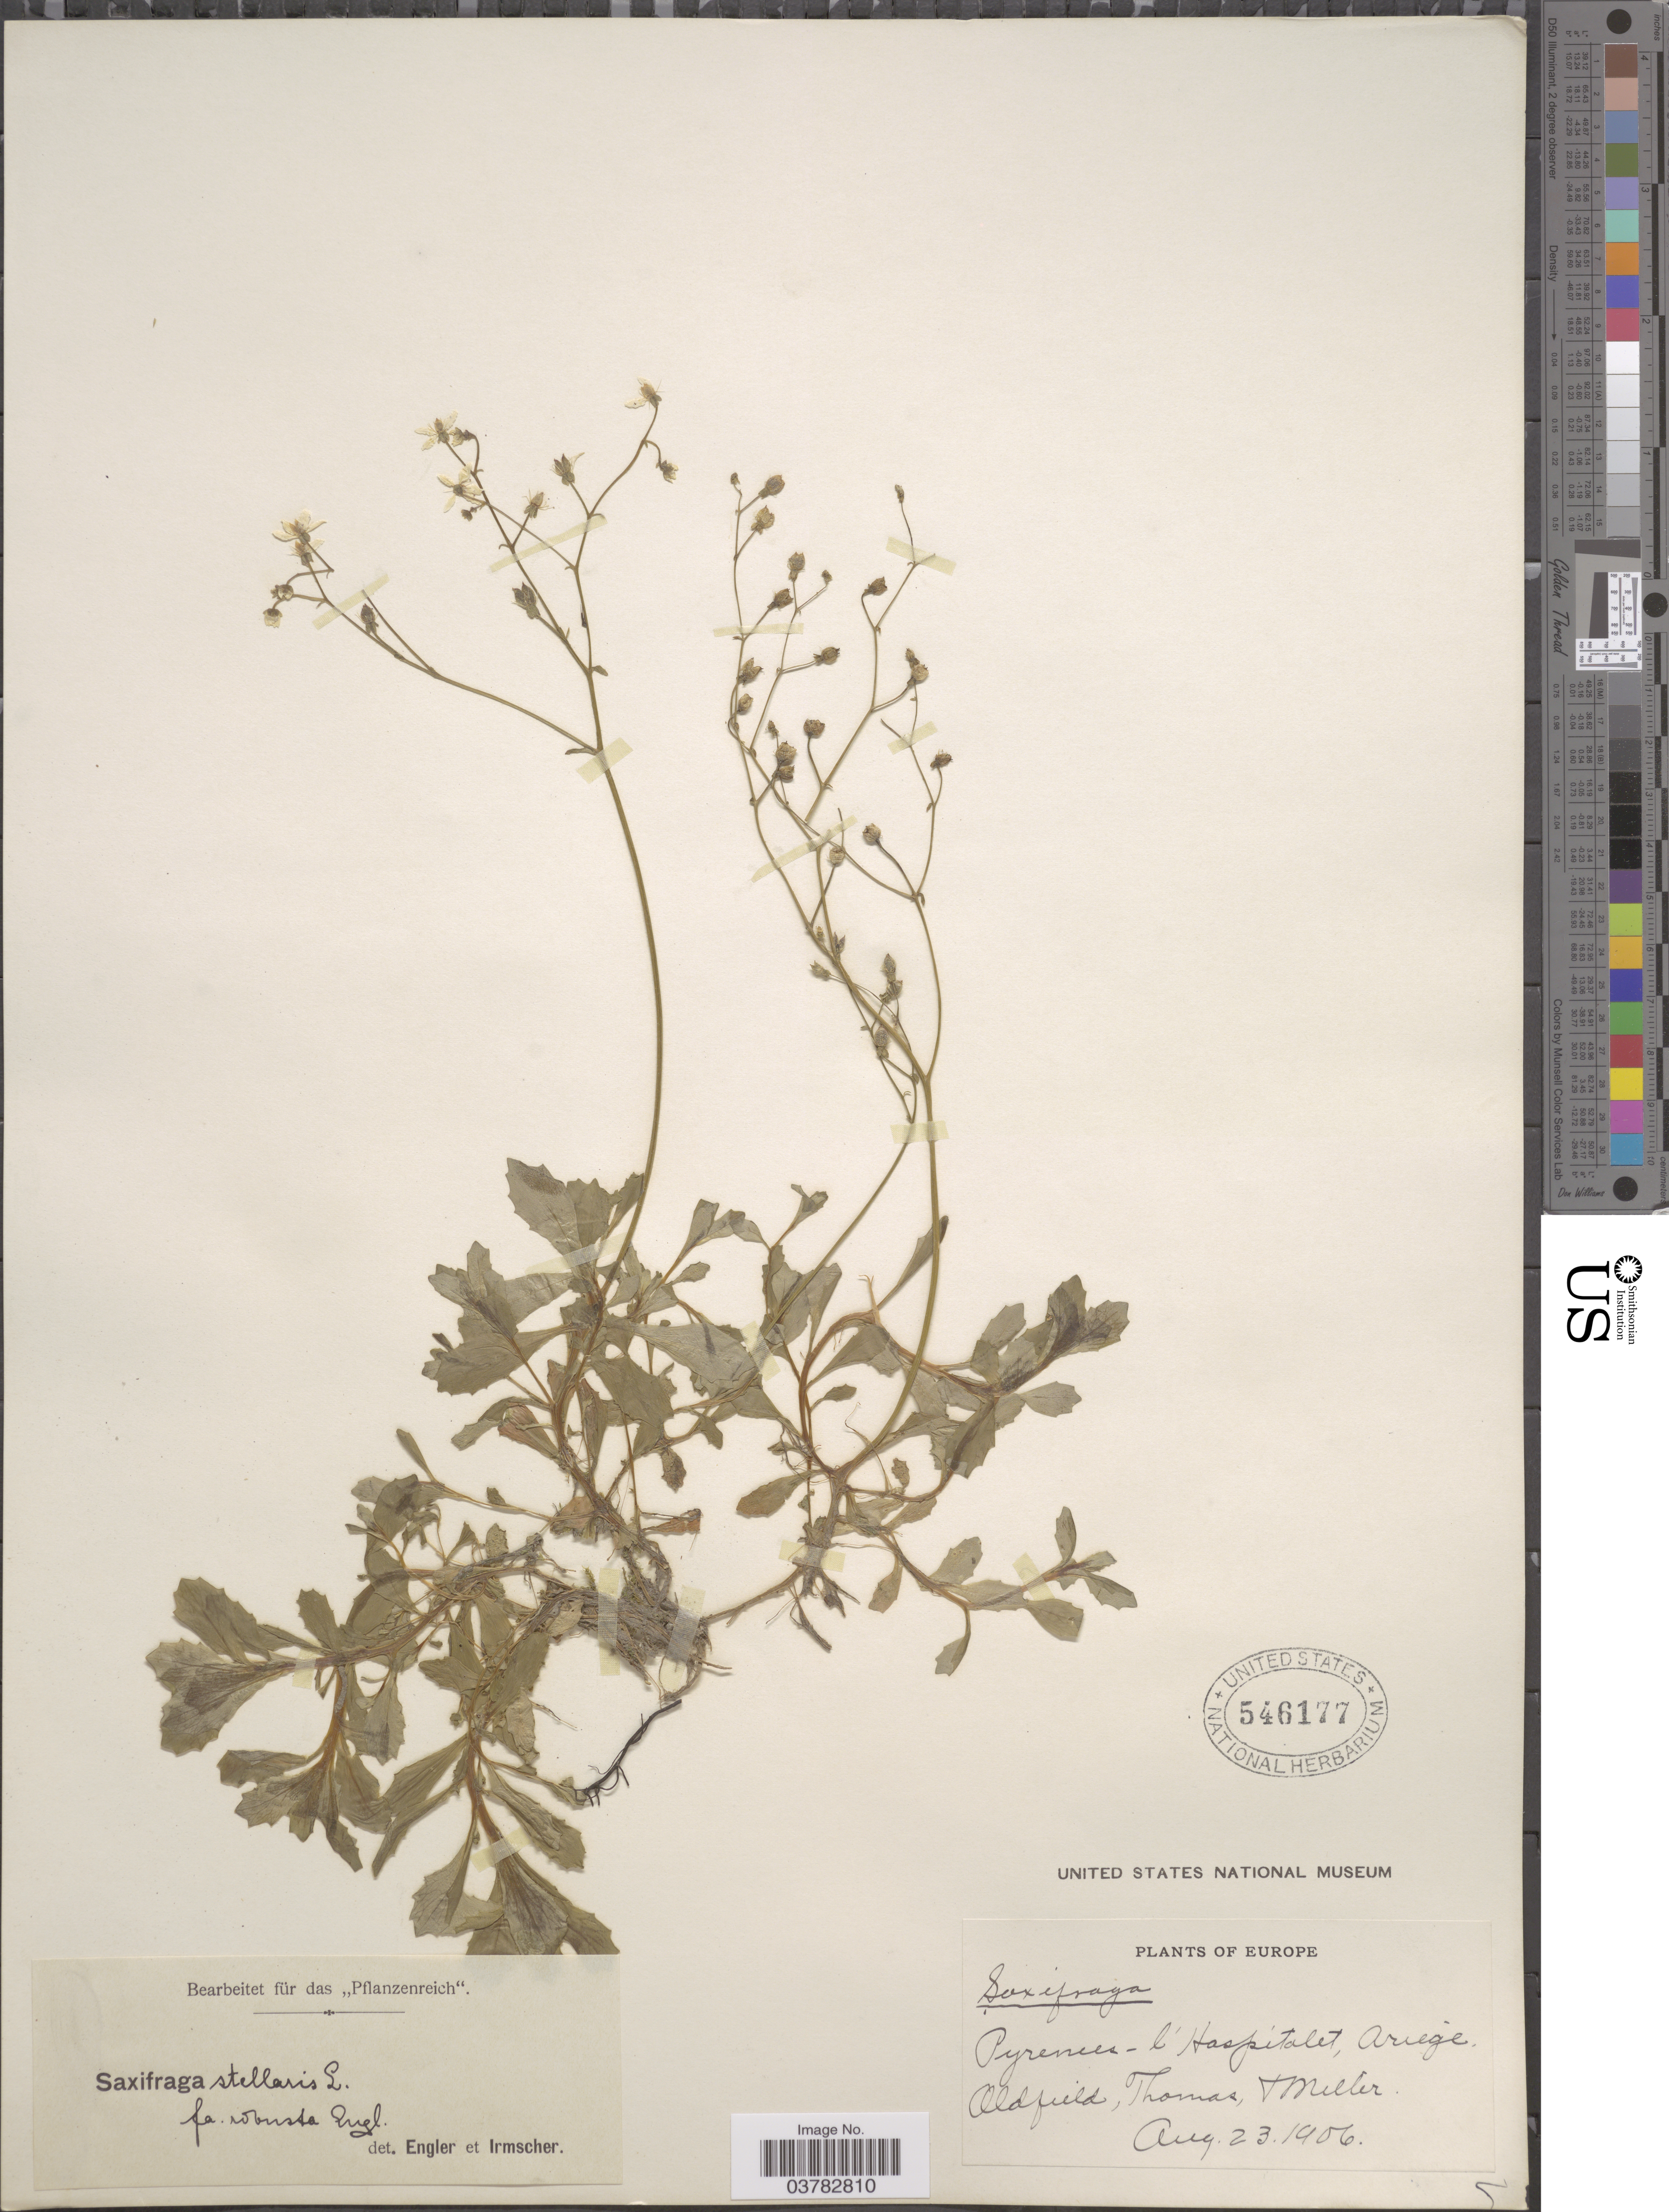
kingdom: Plantae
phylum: Tracheophyta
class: Magnoliopsida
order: Saxifragales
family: Saxifragaceae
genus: Micranthes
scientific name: Micranthes stellaris subsp. robusta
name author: (Engl.) Gornall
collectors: -- Thomas & -- Miller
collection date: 1906-08-23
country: France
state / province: Occitanie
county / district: Ariège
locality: Pyrenees- l'Hospitalet, Ariege. Oldfield.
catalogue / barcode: US 546177